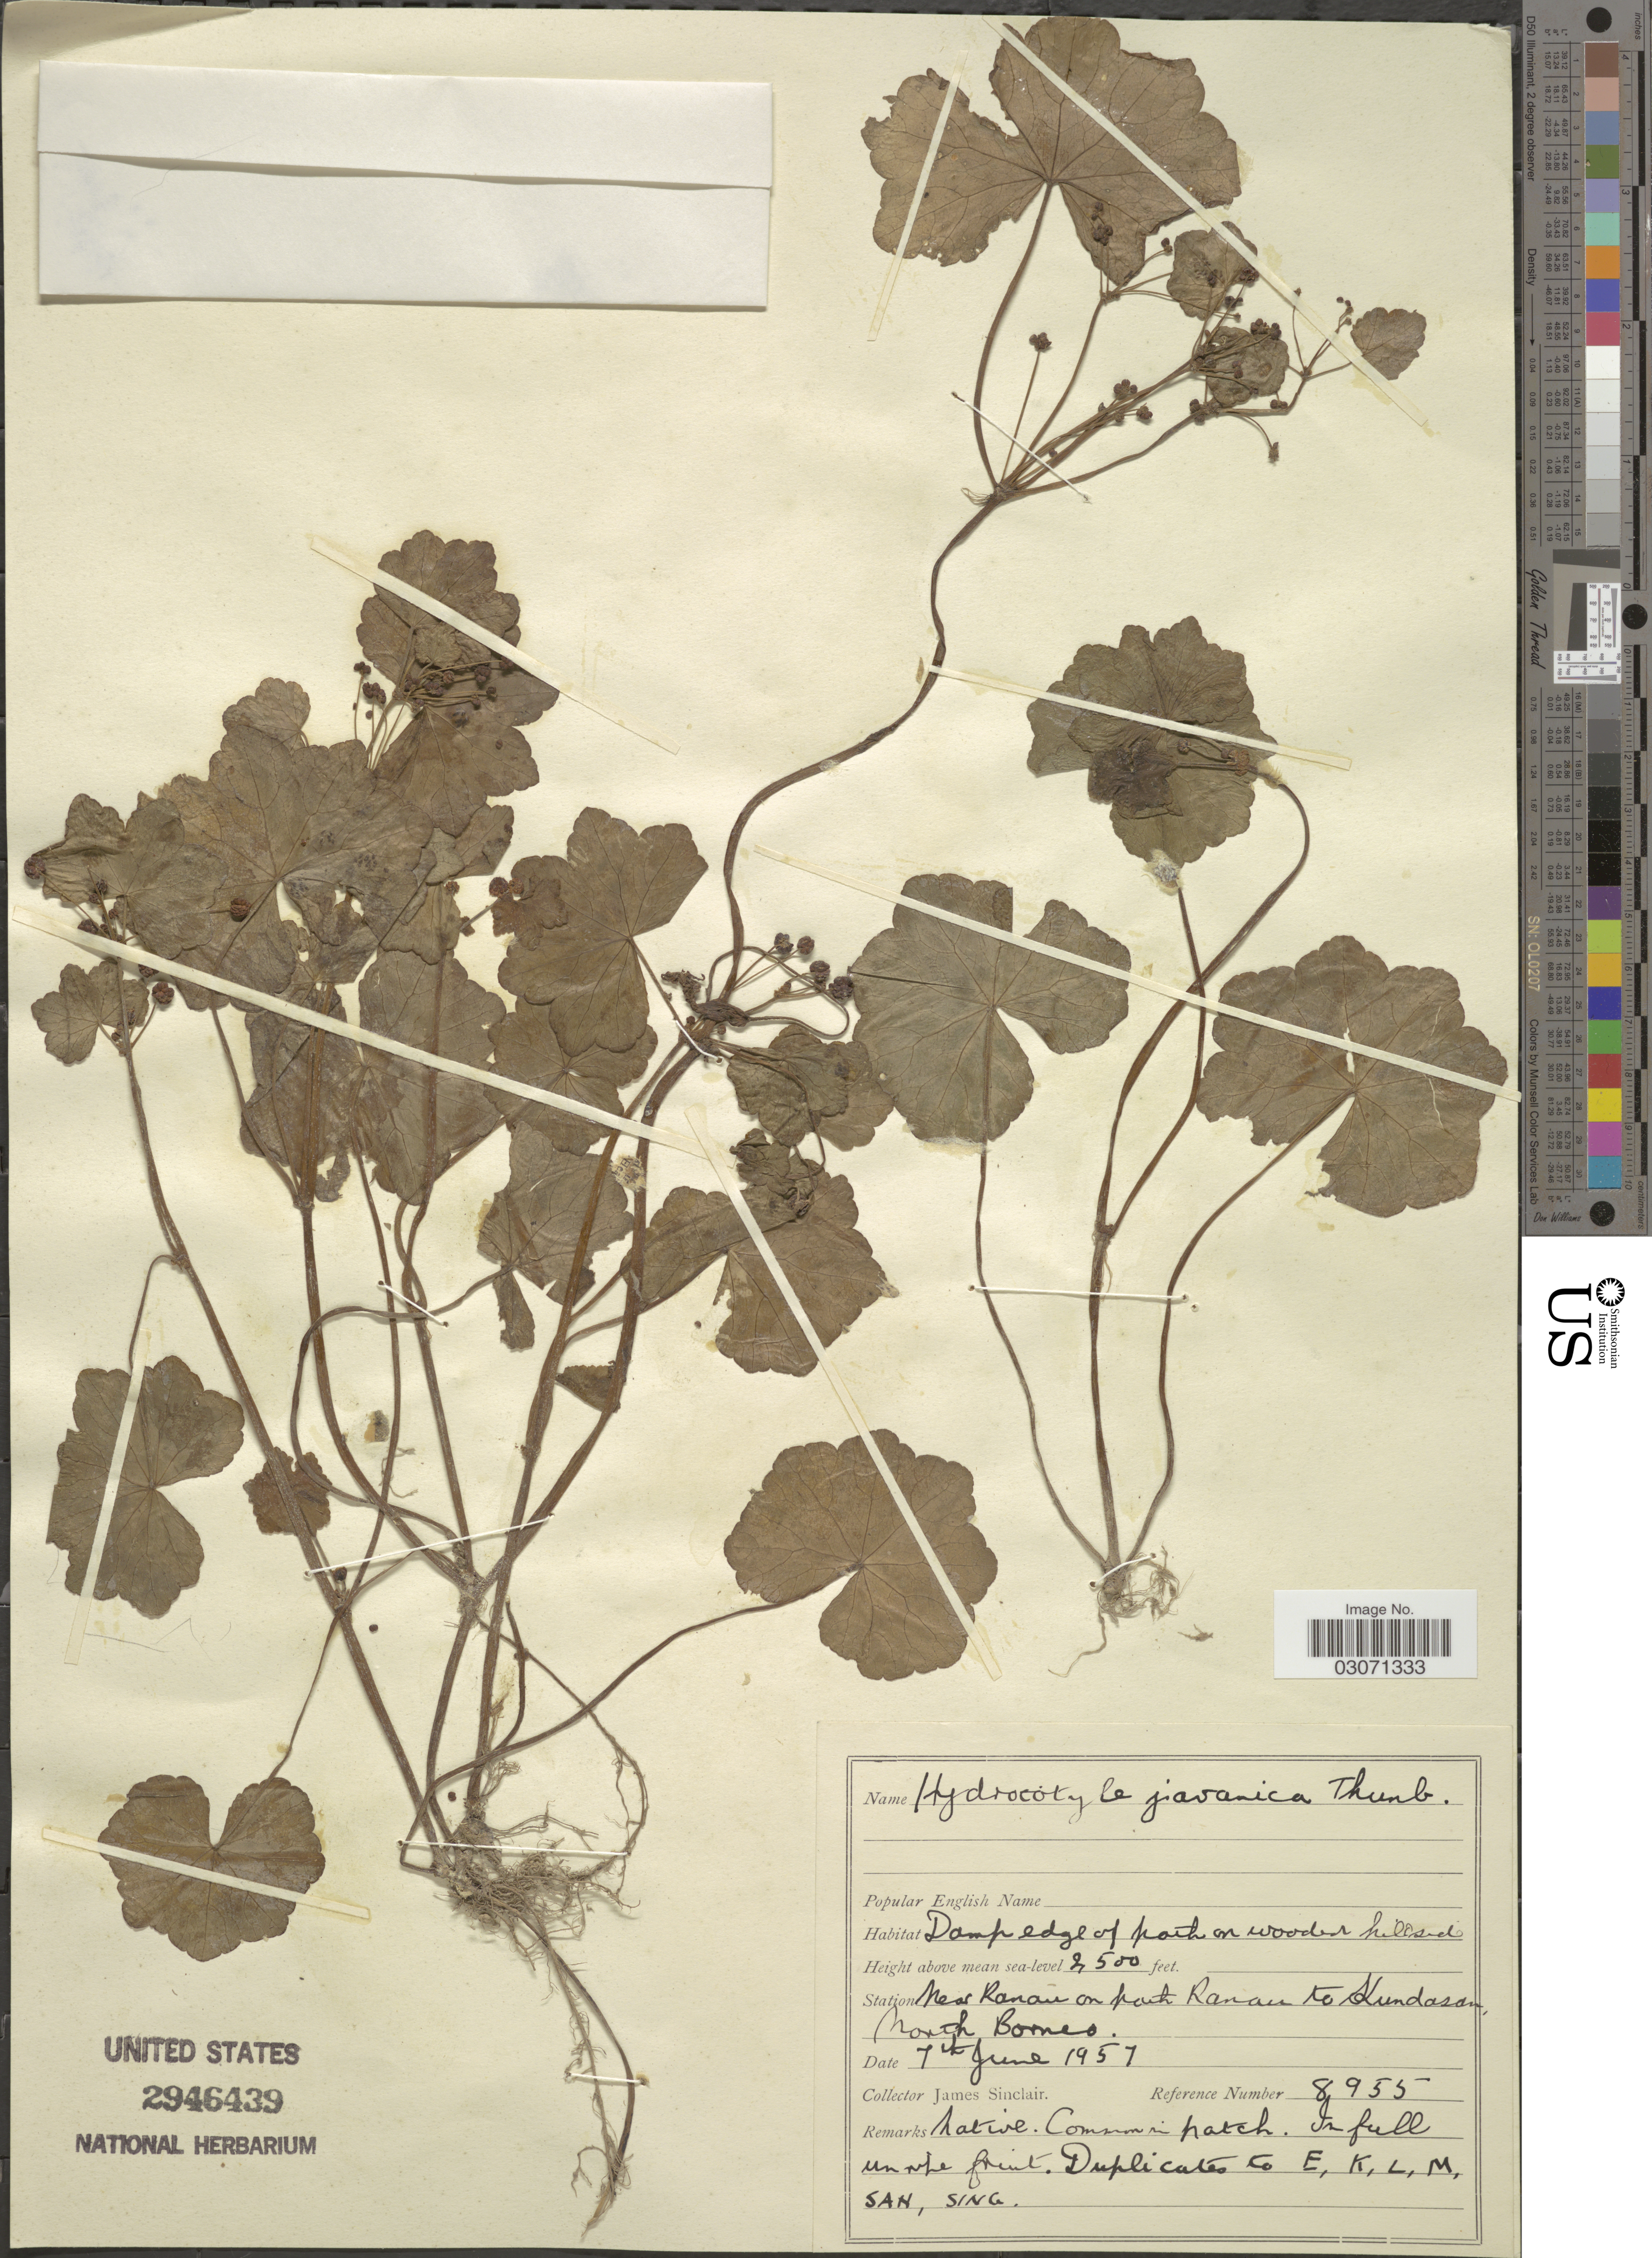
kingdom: Plantae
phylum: Tracheophyta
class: Magnoliopsida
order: Apiales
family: Araliaceae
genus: Hydrocotyle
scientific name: Hydrocotyle javanica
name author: Thunb.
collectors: J. Sinclair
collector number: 8955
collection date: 1957-06-07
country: Malaysia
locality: Station near Ranau on path Ranau to Kundasan, North Borneo.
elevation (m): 762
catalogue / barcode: US 2946439